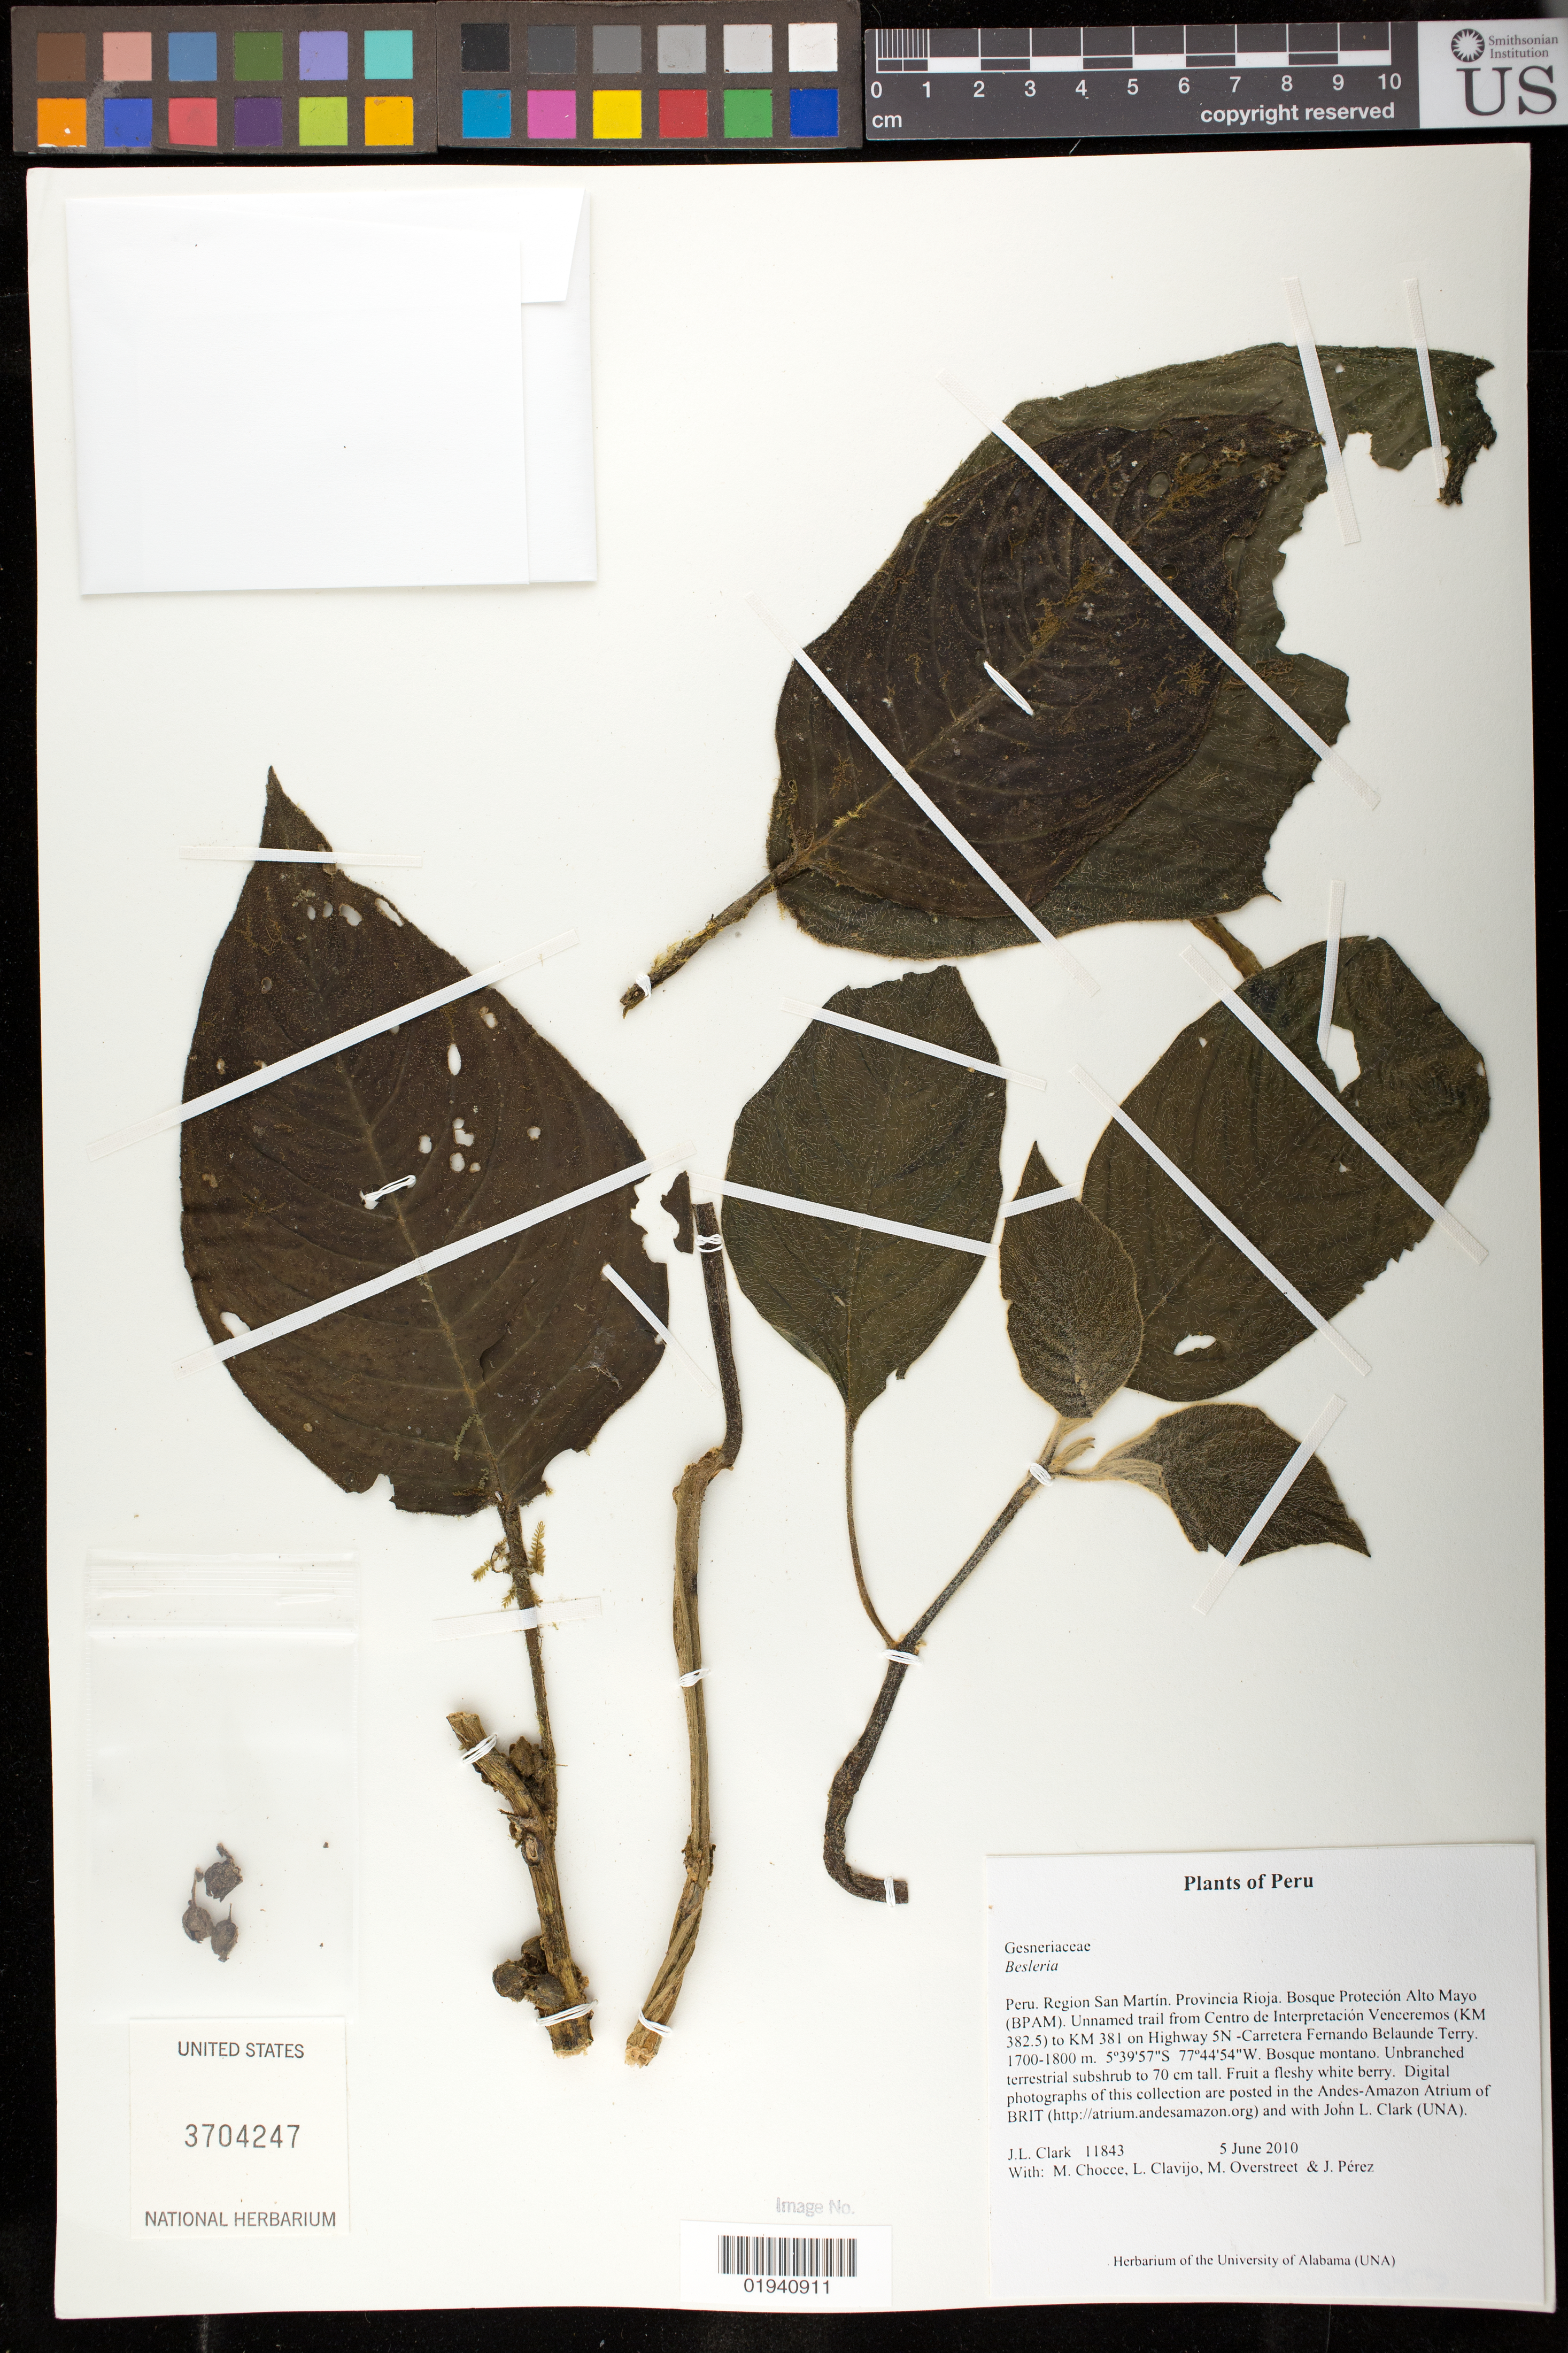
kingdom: Plantae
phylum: Tracheophyta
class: Magnoliopsida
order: Lamiales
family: Gesneriaceae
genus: Besleria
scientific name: Besleria sp.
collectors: J. L. Clark, M. Chocce, L. Clavijo, M. Overstreet & J. Perez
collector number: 11843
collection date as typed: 5 Jun 2010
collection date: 2010-06-05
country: Peru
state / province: San Martín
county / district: Rioja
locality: Bosque Protecion Alto Mayo (BPAM). Unnamed trail from Centro de Interpretacion Venceremos (KM 382.5) to KM 381 on Highway 5N. Carretera Fernando Belaunde Terry.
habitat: Bosque montano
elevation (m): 1700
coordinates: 5 39 57 S, 77 44 54 W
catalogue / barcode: US 3704247